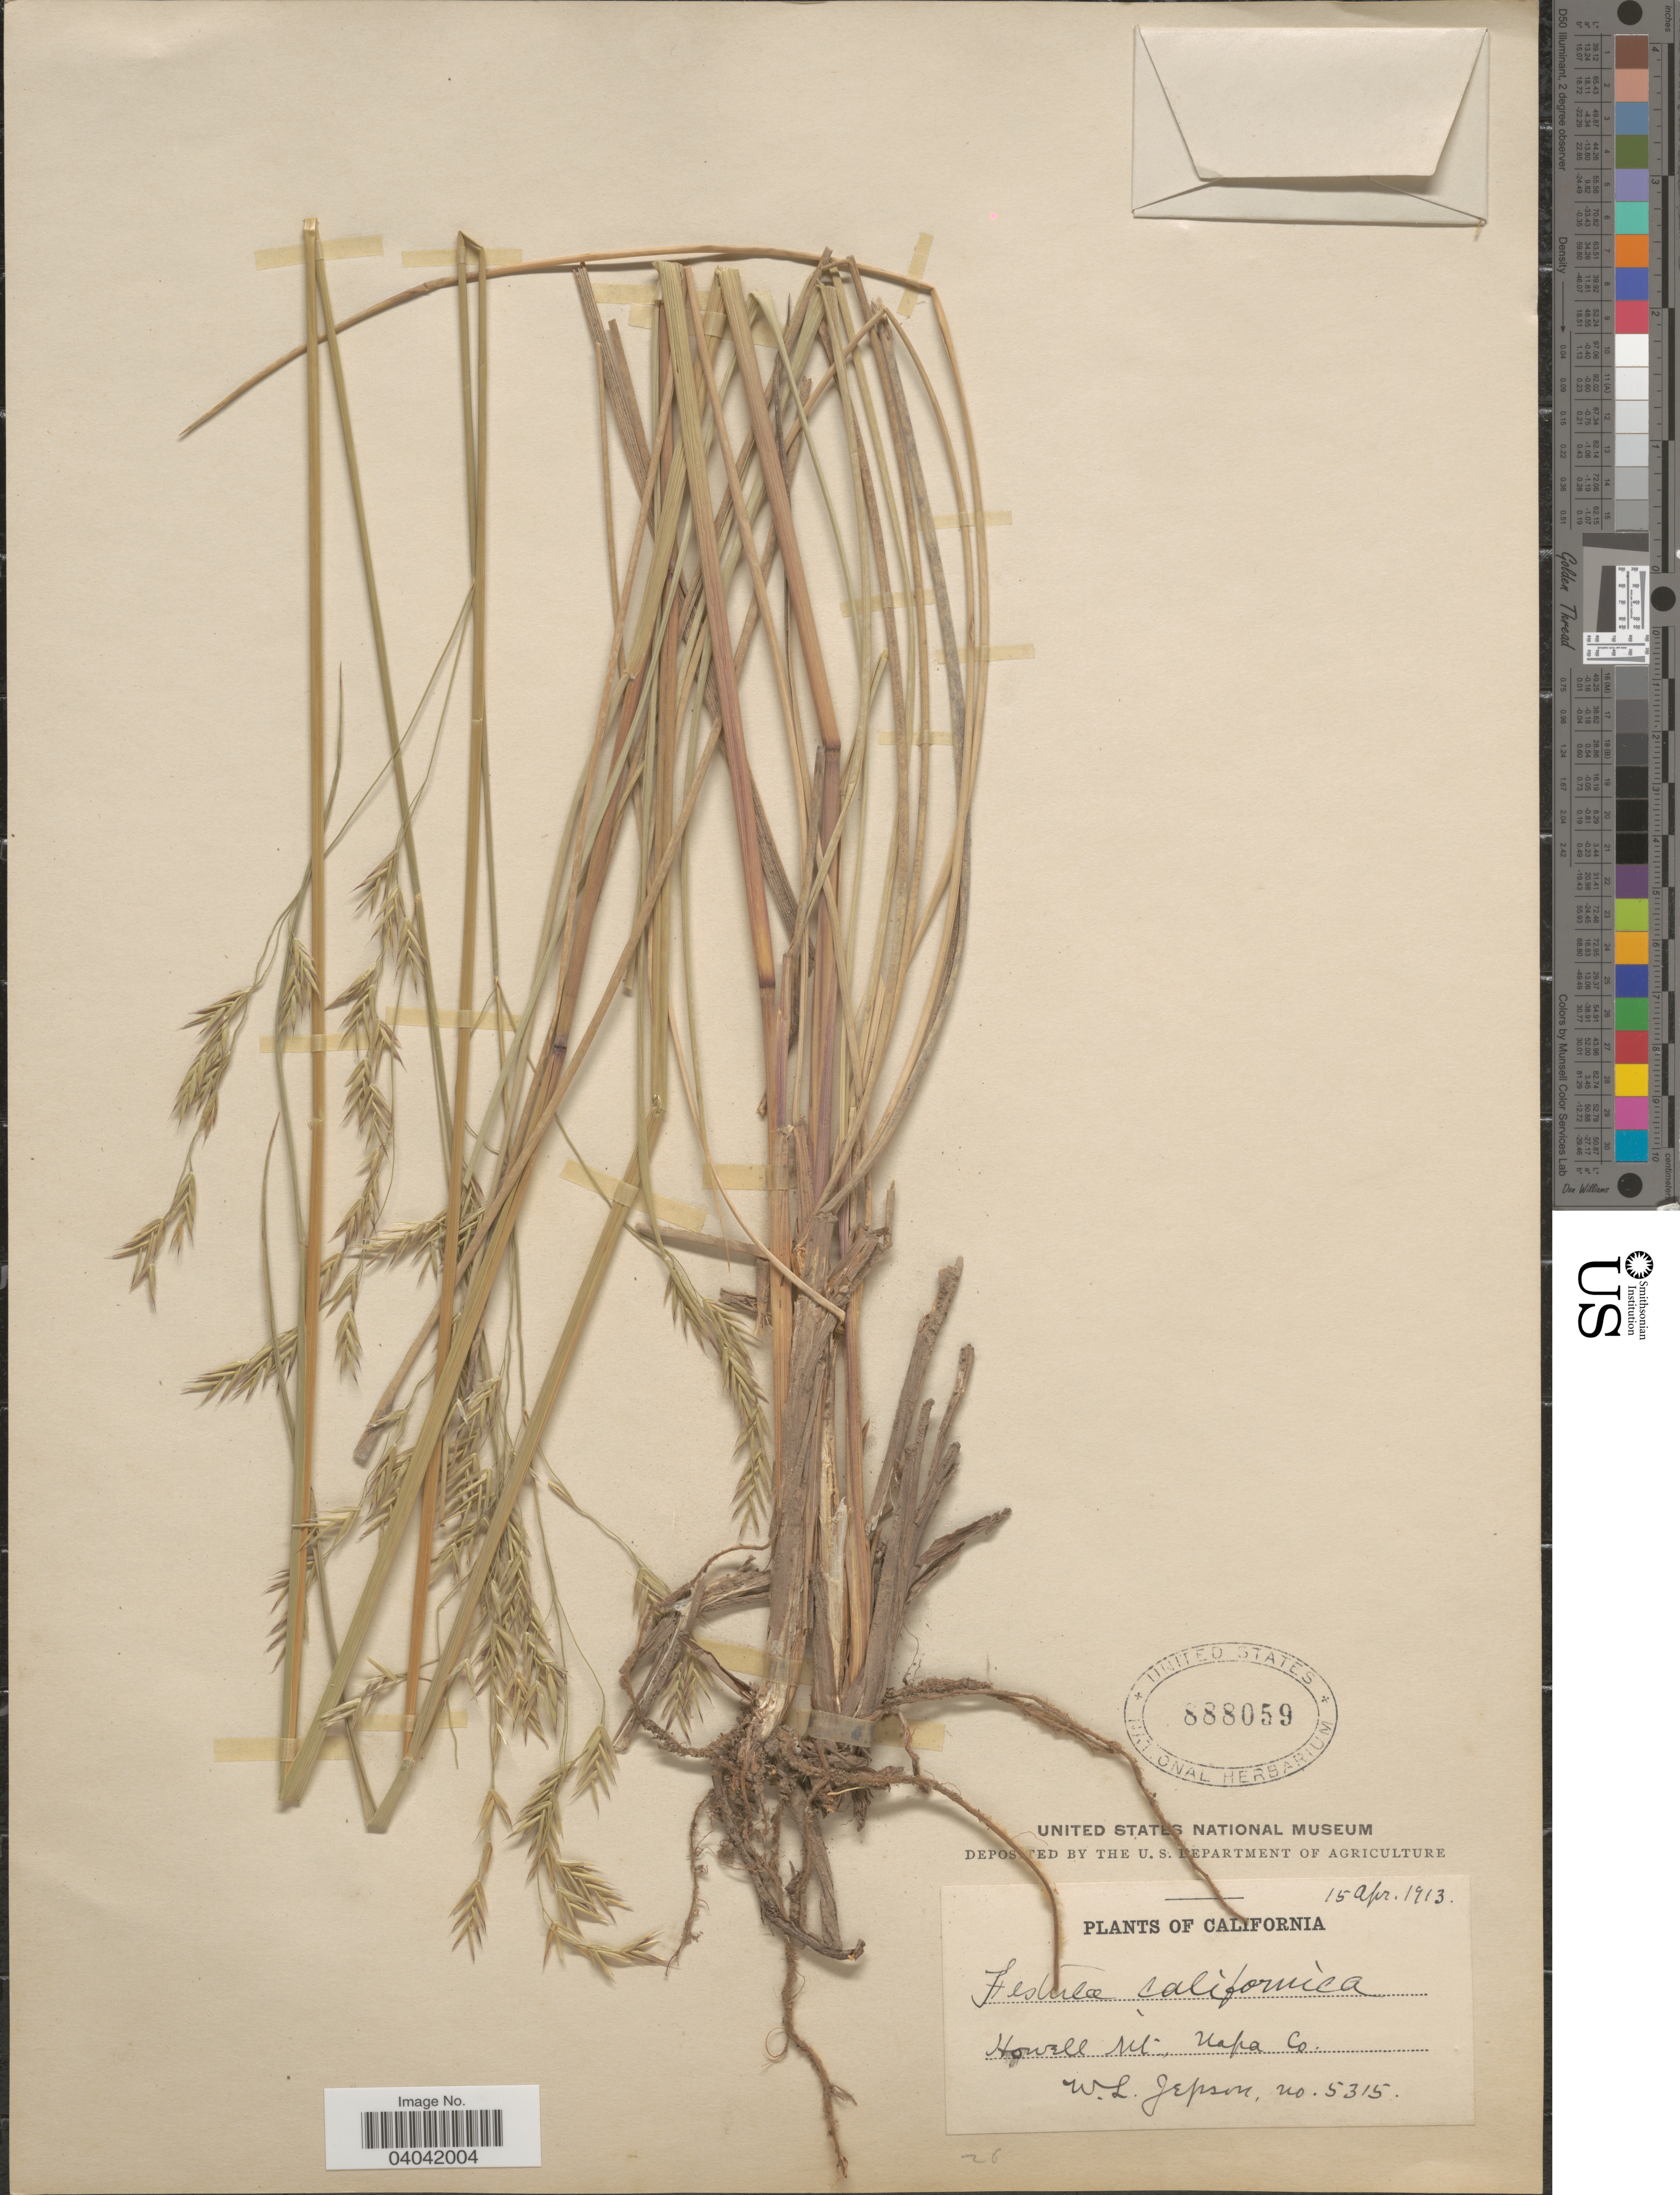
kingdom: Plantae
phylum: Tracheophyta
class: Liliopsida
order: Poales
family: Poaceae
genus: Festuca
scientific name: Festuca californica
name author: Vasey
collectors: W. L. Jepson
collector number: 5315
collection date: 1913-04-15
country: United States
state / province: California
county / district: Napa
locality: Howell Mt, Napa Co.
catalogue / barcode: US 888059